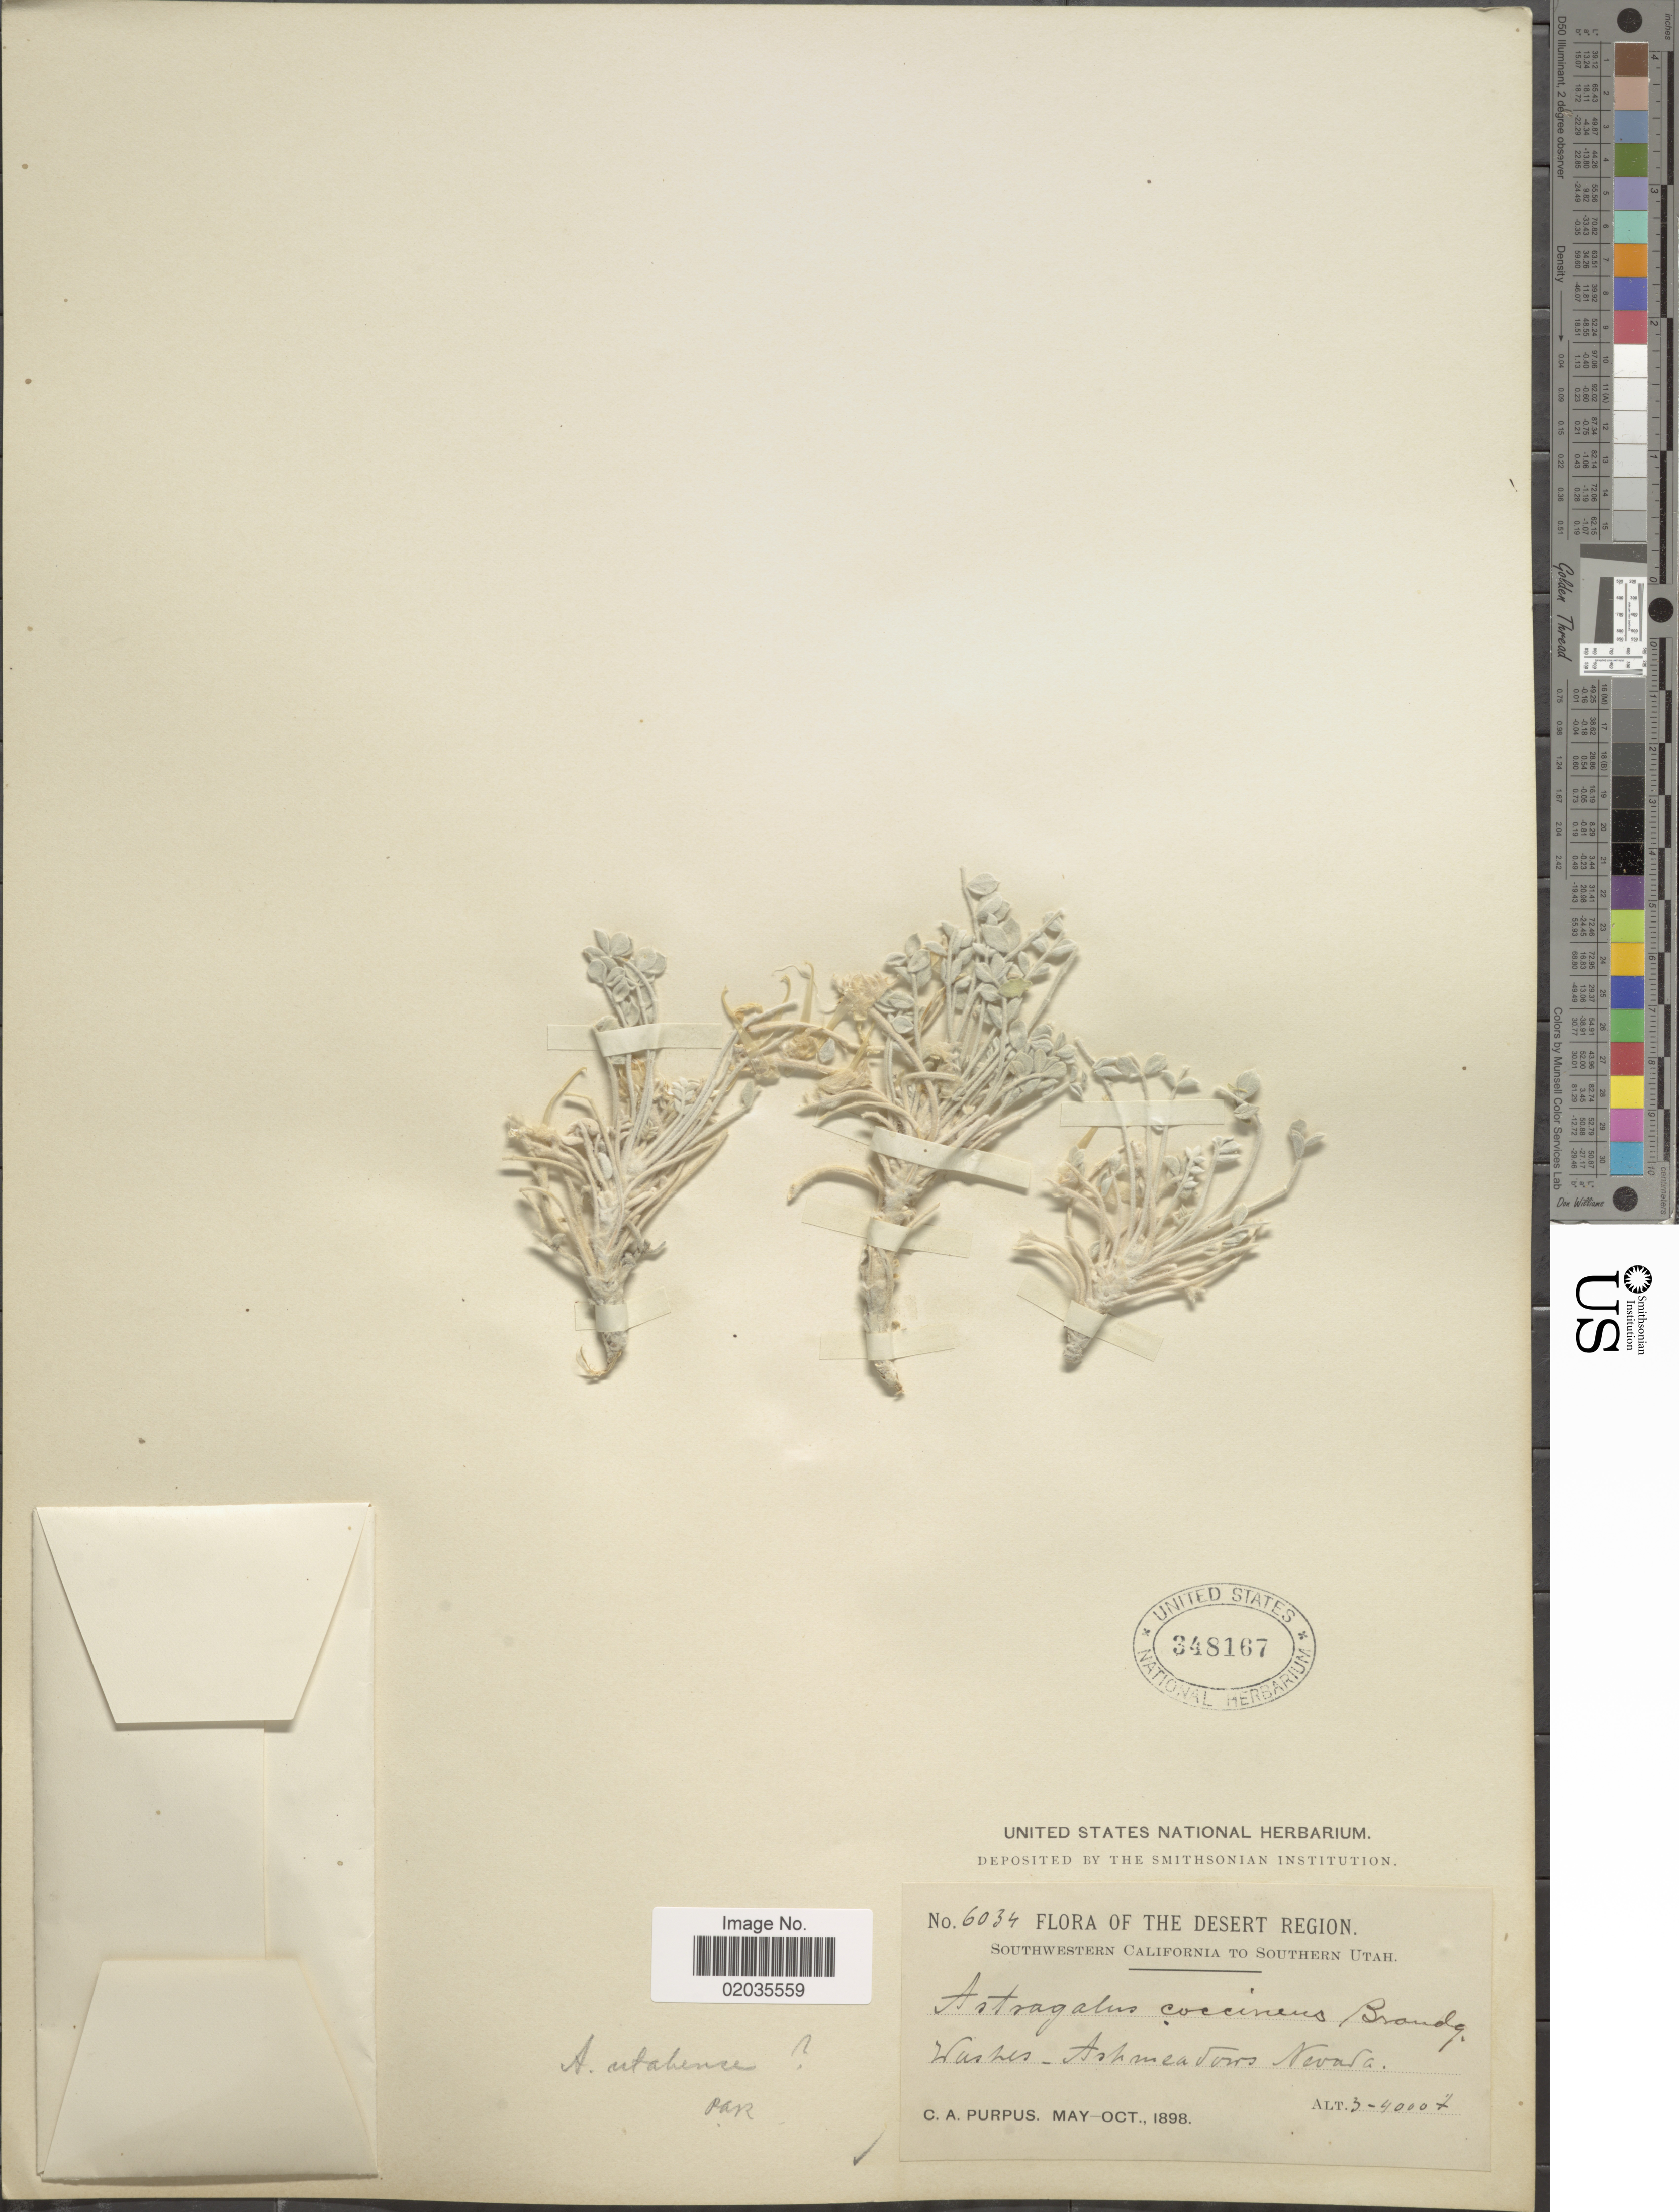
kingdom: Plantae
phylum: Tracheophyta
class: Magnoliopsida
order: Fabales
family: Fabaceae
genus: Astragalus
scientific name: Astragalus utahensis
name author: (Torr.) Torr. & A. Gray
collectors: C. A. Purpus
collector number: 6034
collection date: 1898-05/1898-10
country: United States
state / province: Nevada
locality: Desert Region. Southwestern California to Southern Utah. Ashmeadows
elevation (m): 914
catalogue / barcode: US 348167